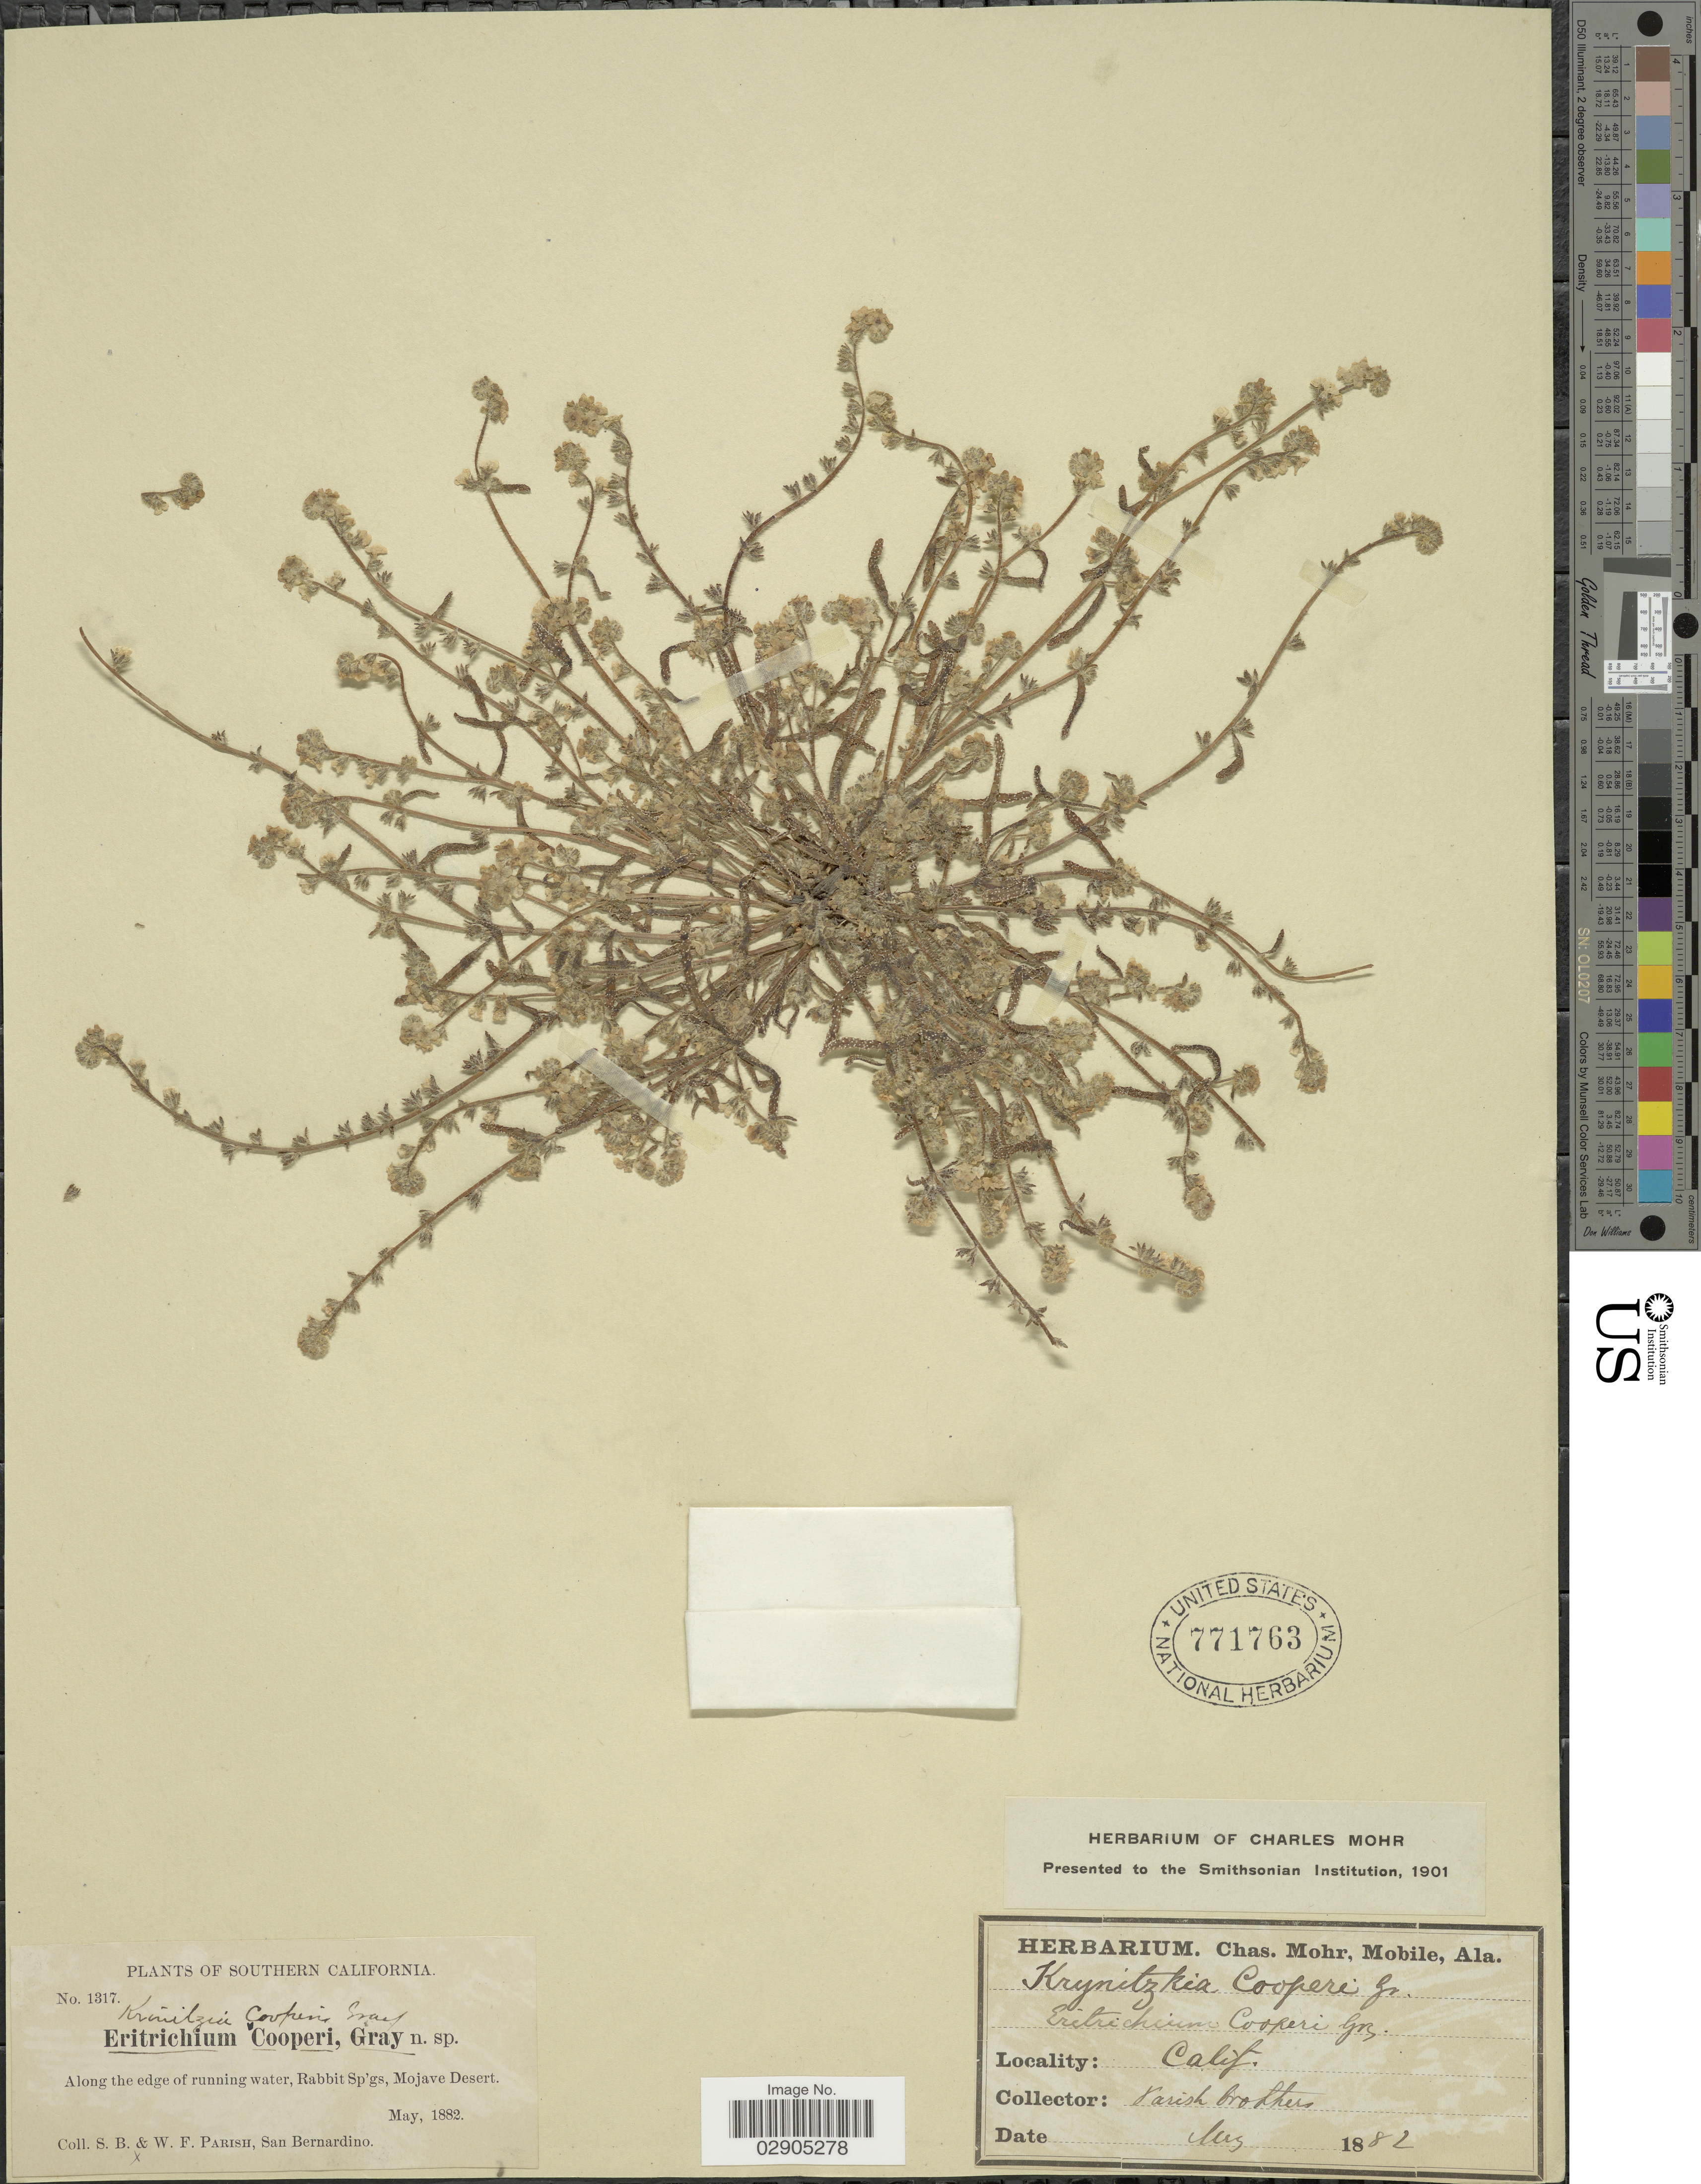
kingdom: Plantae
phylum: Tracheophyta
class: Magnoliopsida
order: Boraginales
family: Boraginaceae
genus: Allocarya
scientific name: Allocarya cooperi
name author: (A. Gray) S.W. Greene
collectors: S. B. Parish & W. F. Parish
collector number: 1317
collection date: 1882-05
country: United States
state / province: California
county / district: San Bernardino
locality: Southern California. Along the edge of running water, Rabbit Sp'gs, Mojave Desert.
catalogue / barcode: US 771763